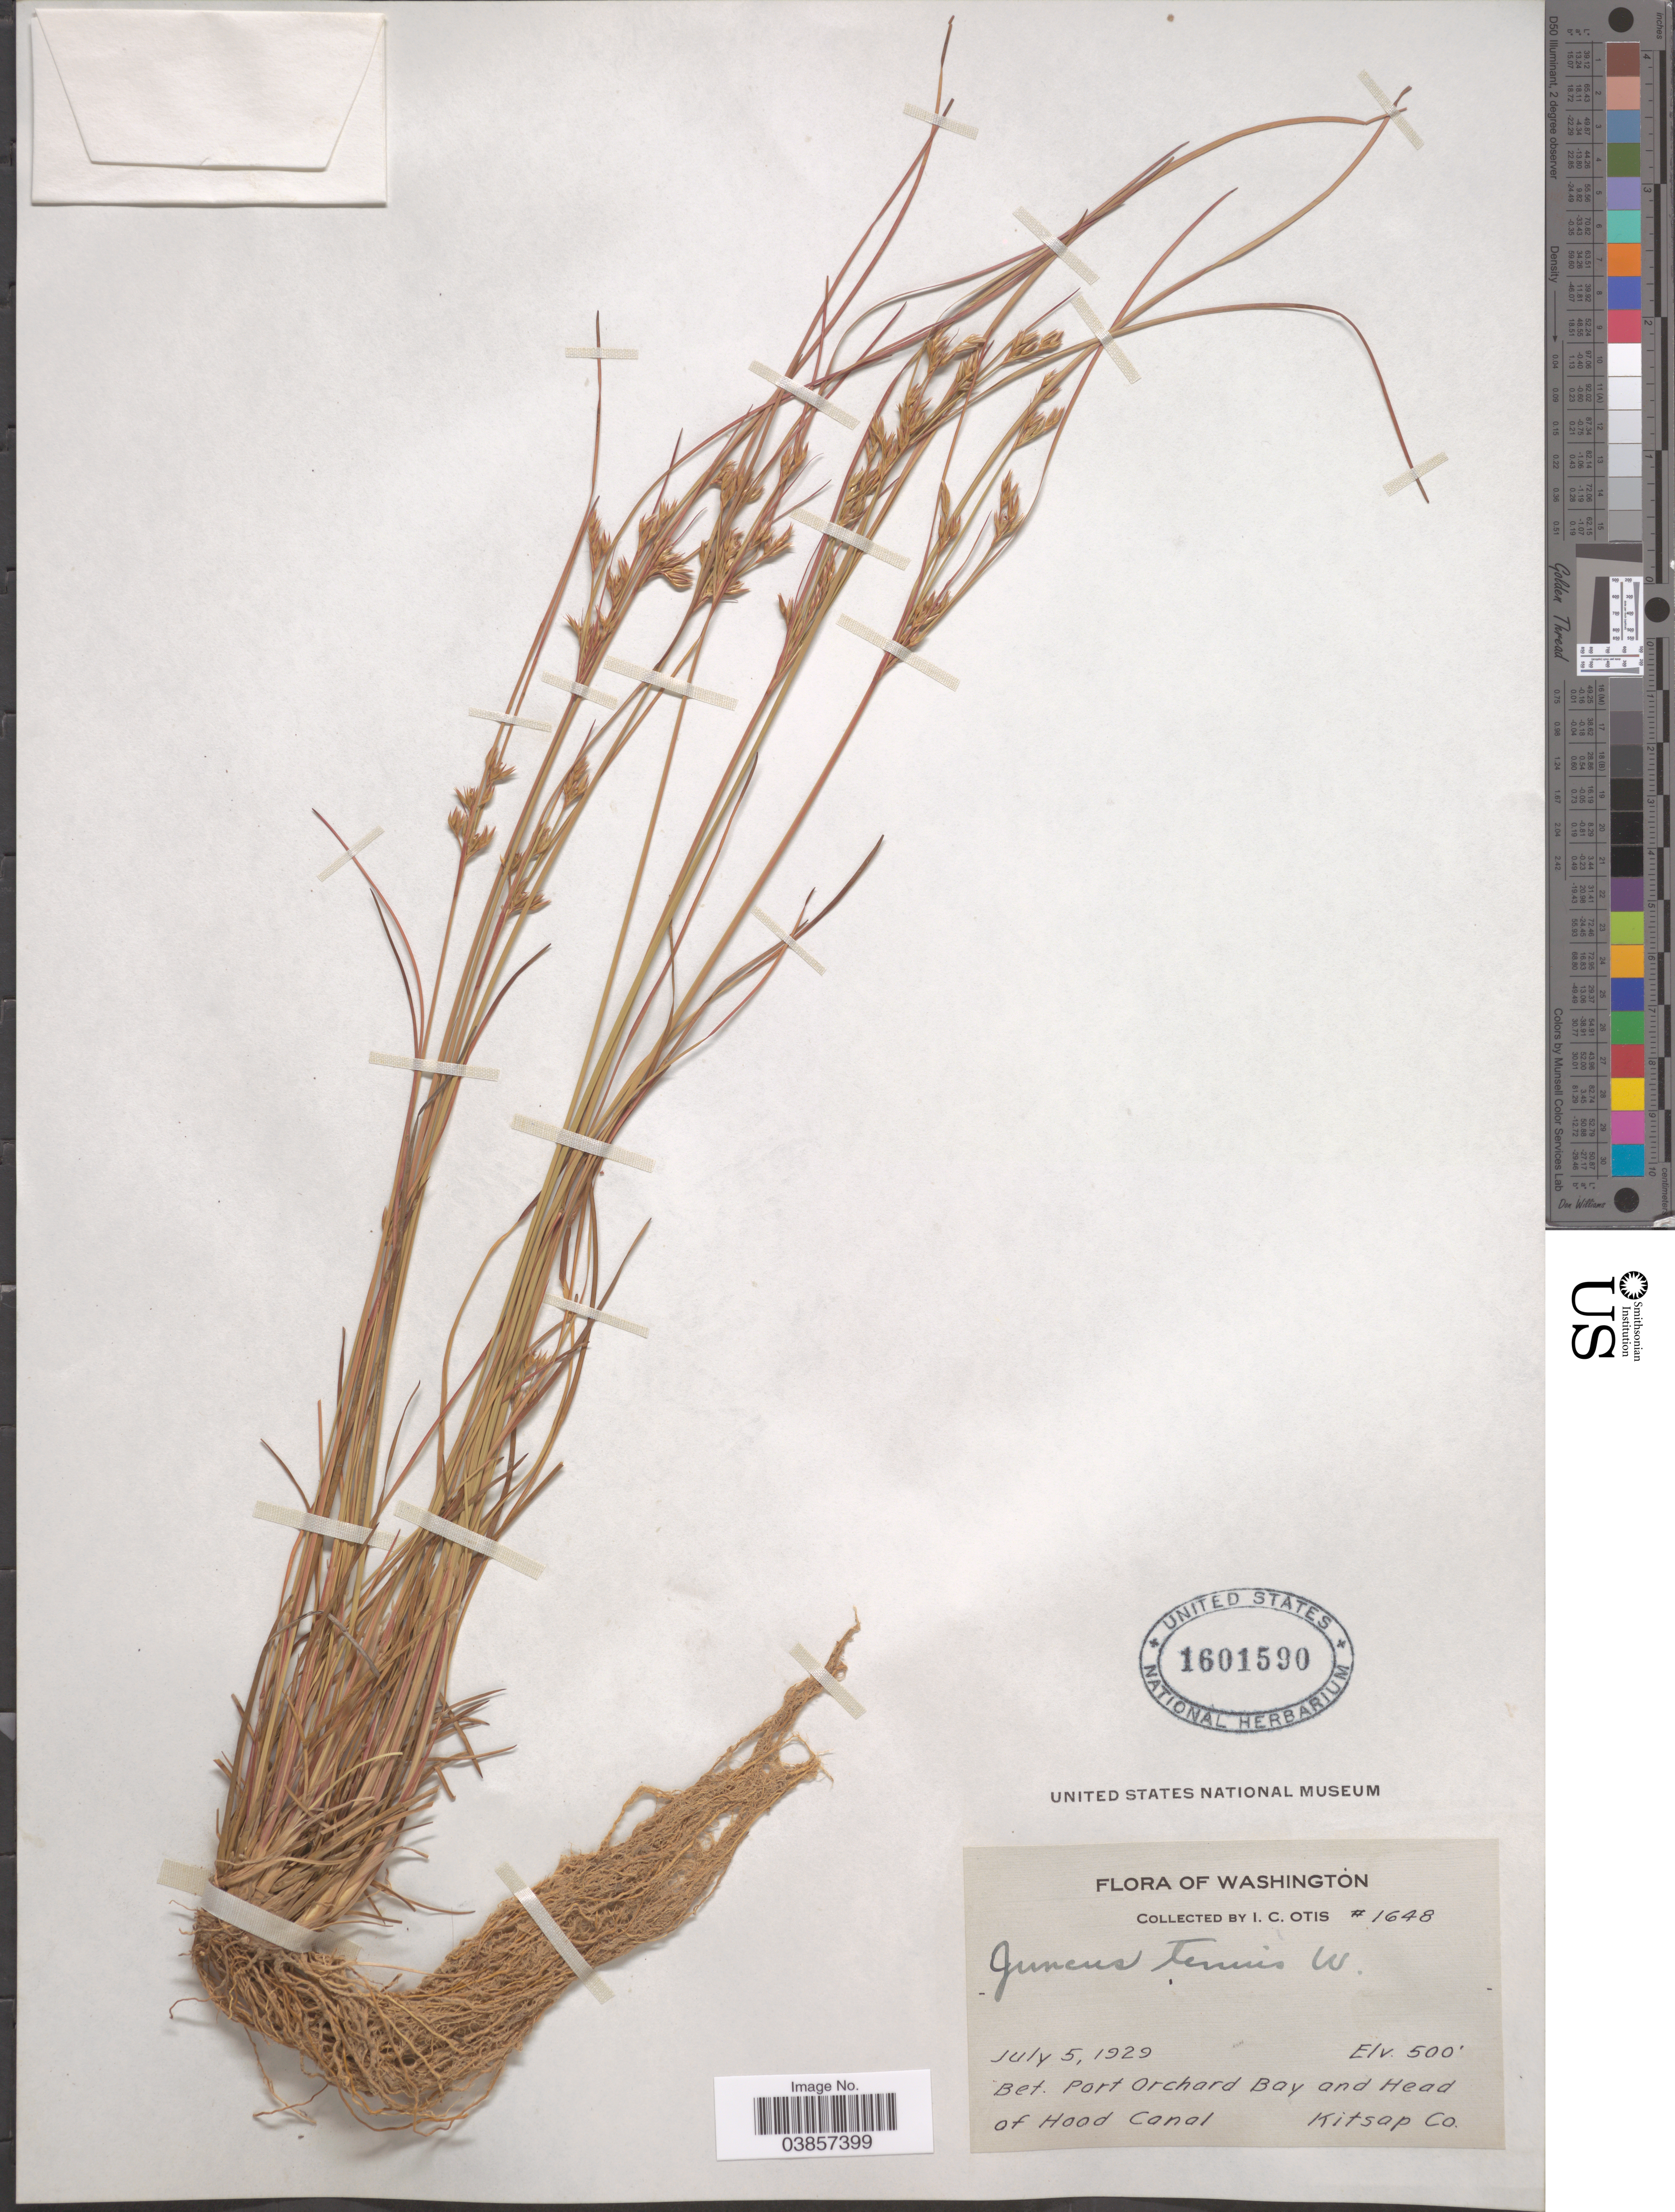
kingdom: Plantae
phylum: Tracheophyta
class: Liliopsida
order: Poales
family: Juncaceae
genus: Juncus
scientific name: Juncus tenuis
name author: Willd.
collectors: I. C. Otis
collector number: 1648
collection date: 1929-07-05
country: United States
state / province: Washington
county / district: Kitsap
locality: Bet. Port Orchard Bay and Head of Hood Canal, Kitsap Co.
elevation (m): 152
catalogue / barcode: US 1601590